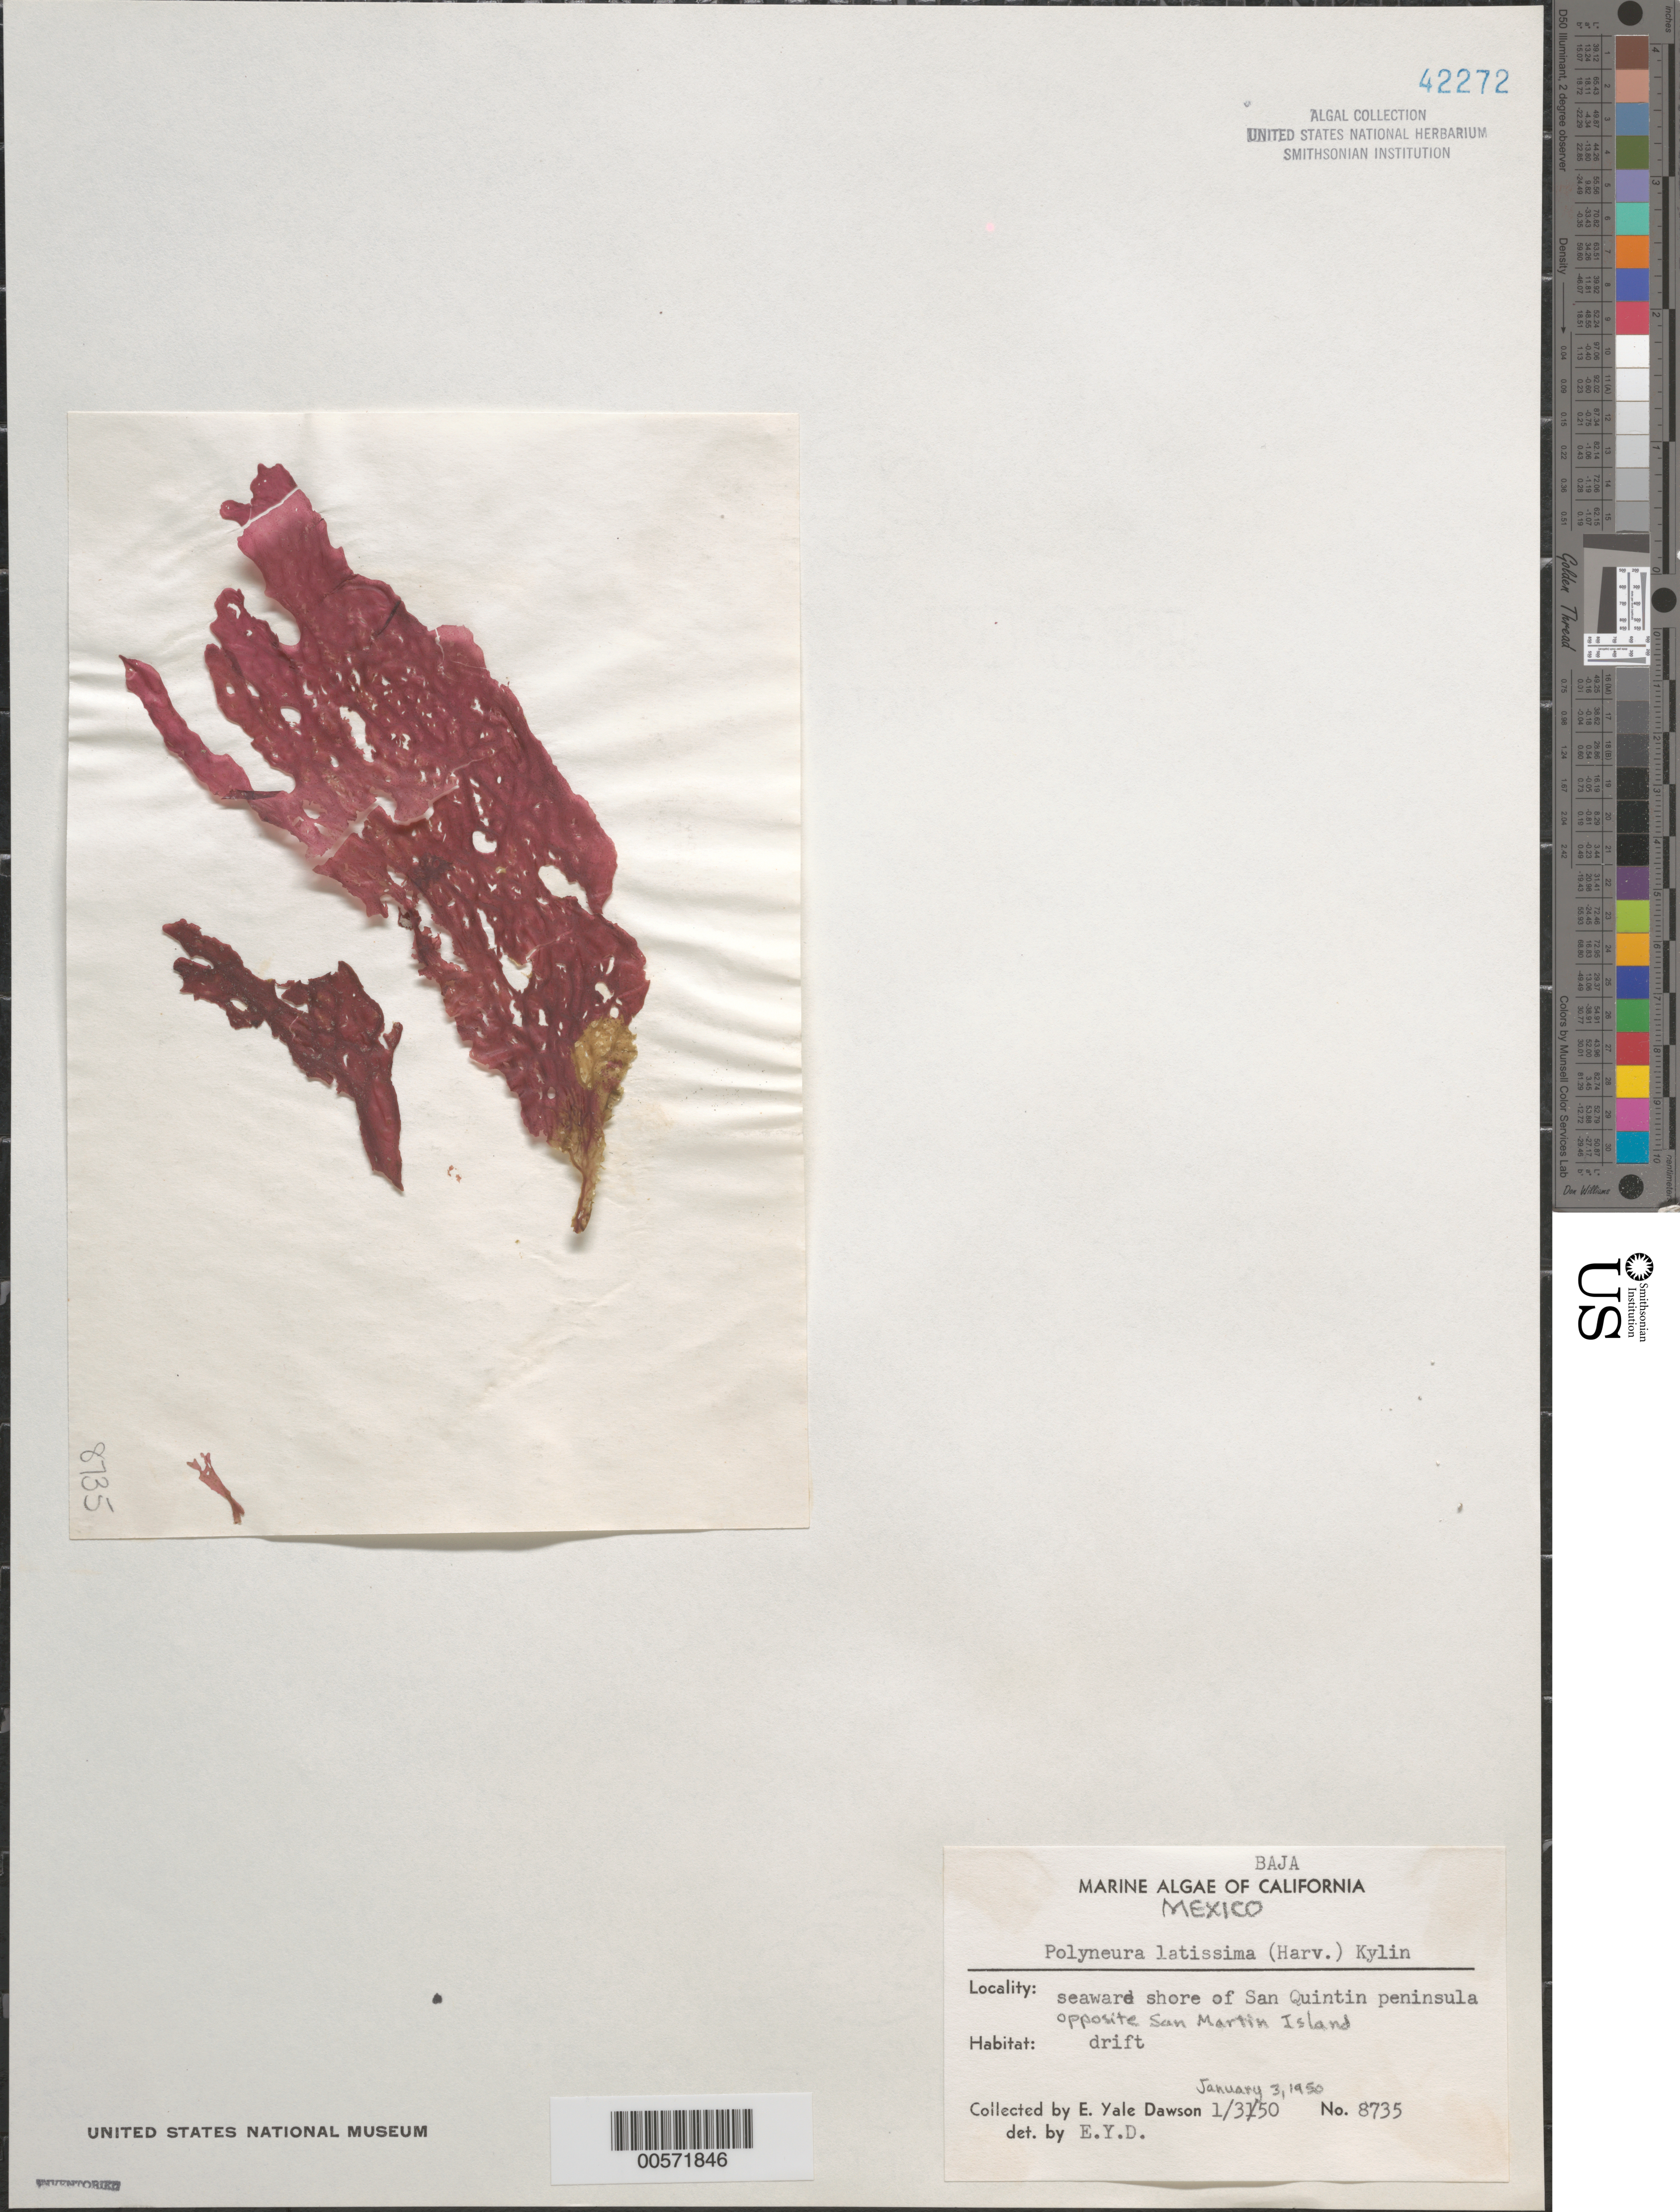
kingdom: Plantae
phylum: Rhodophyta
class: Florideophyceae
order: Ceramiales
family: Delesseriaceae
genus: Polyneura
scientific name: Polyneura latissima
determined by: Dawson, E. Y.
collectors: E. Y. Dawson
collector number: EYD 8735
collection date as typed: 03 Jan 1950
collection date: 1950-01-03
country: Mexico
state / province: Baja California Norte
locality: San Quintin Peninsula, opposite Isla San Martin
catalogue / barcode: US 42272